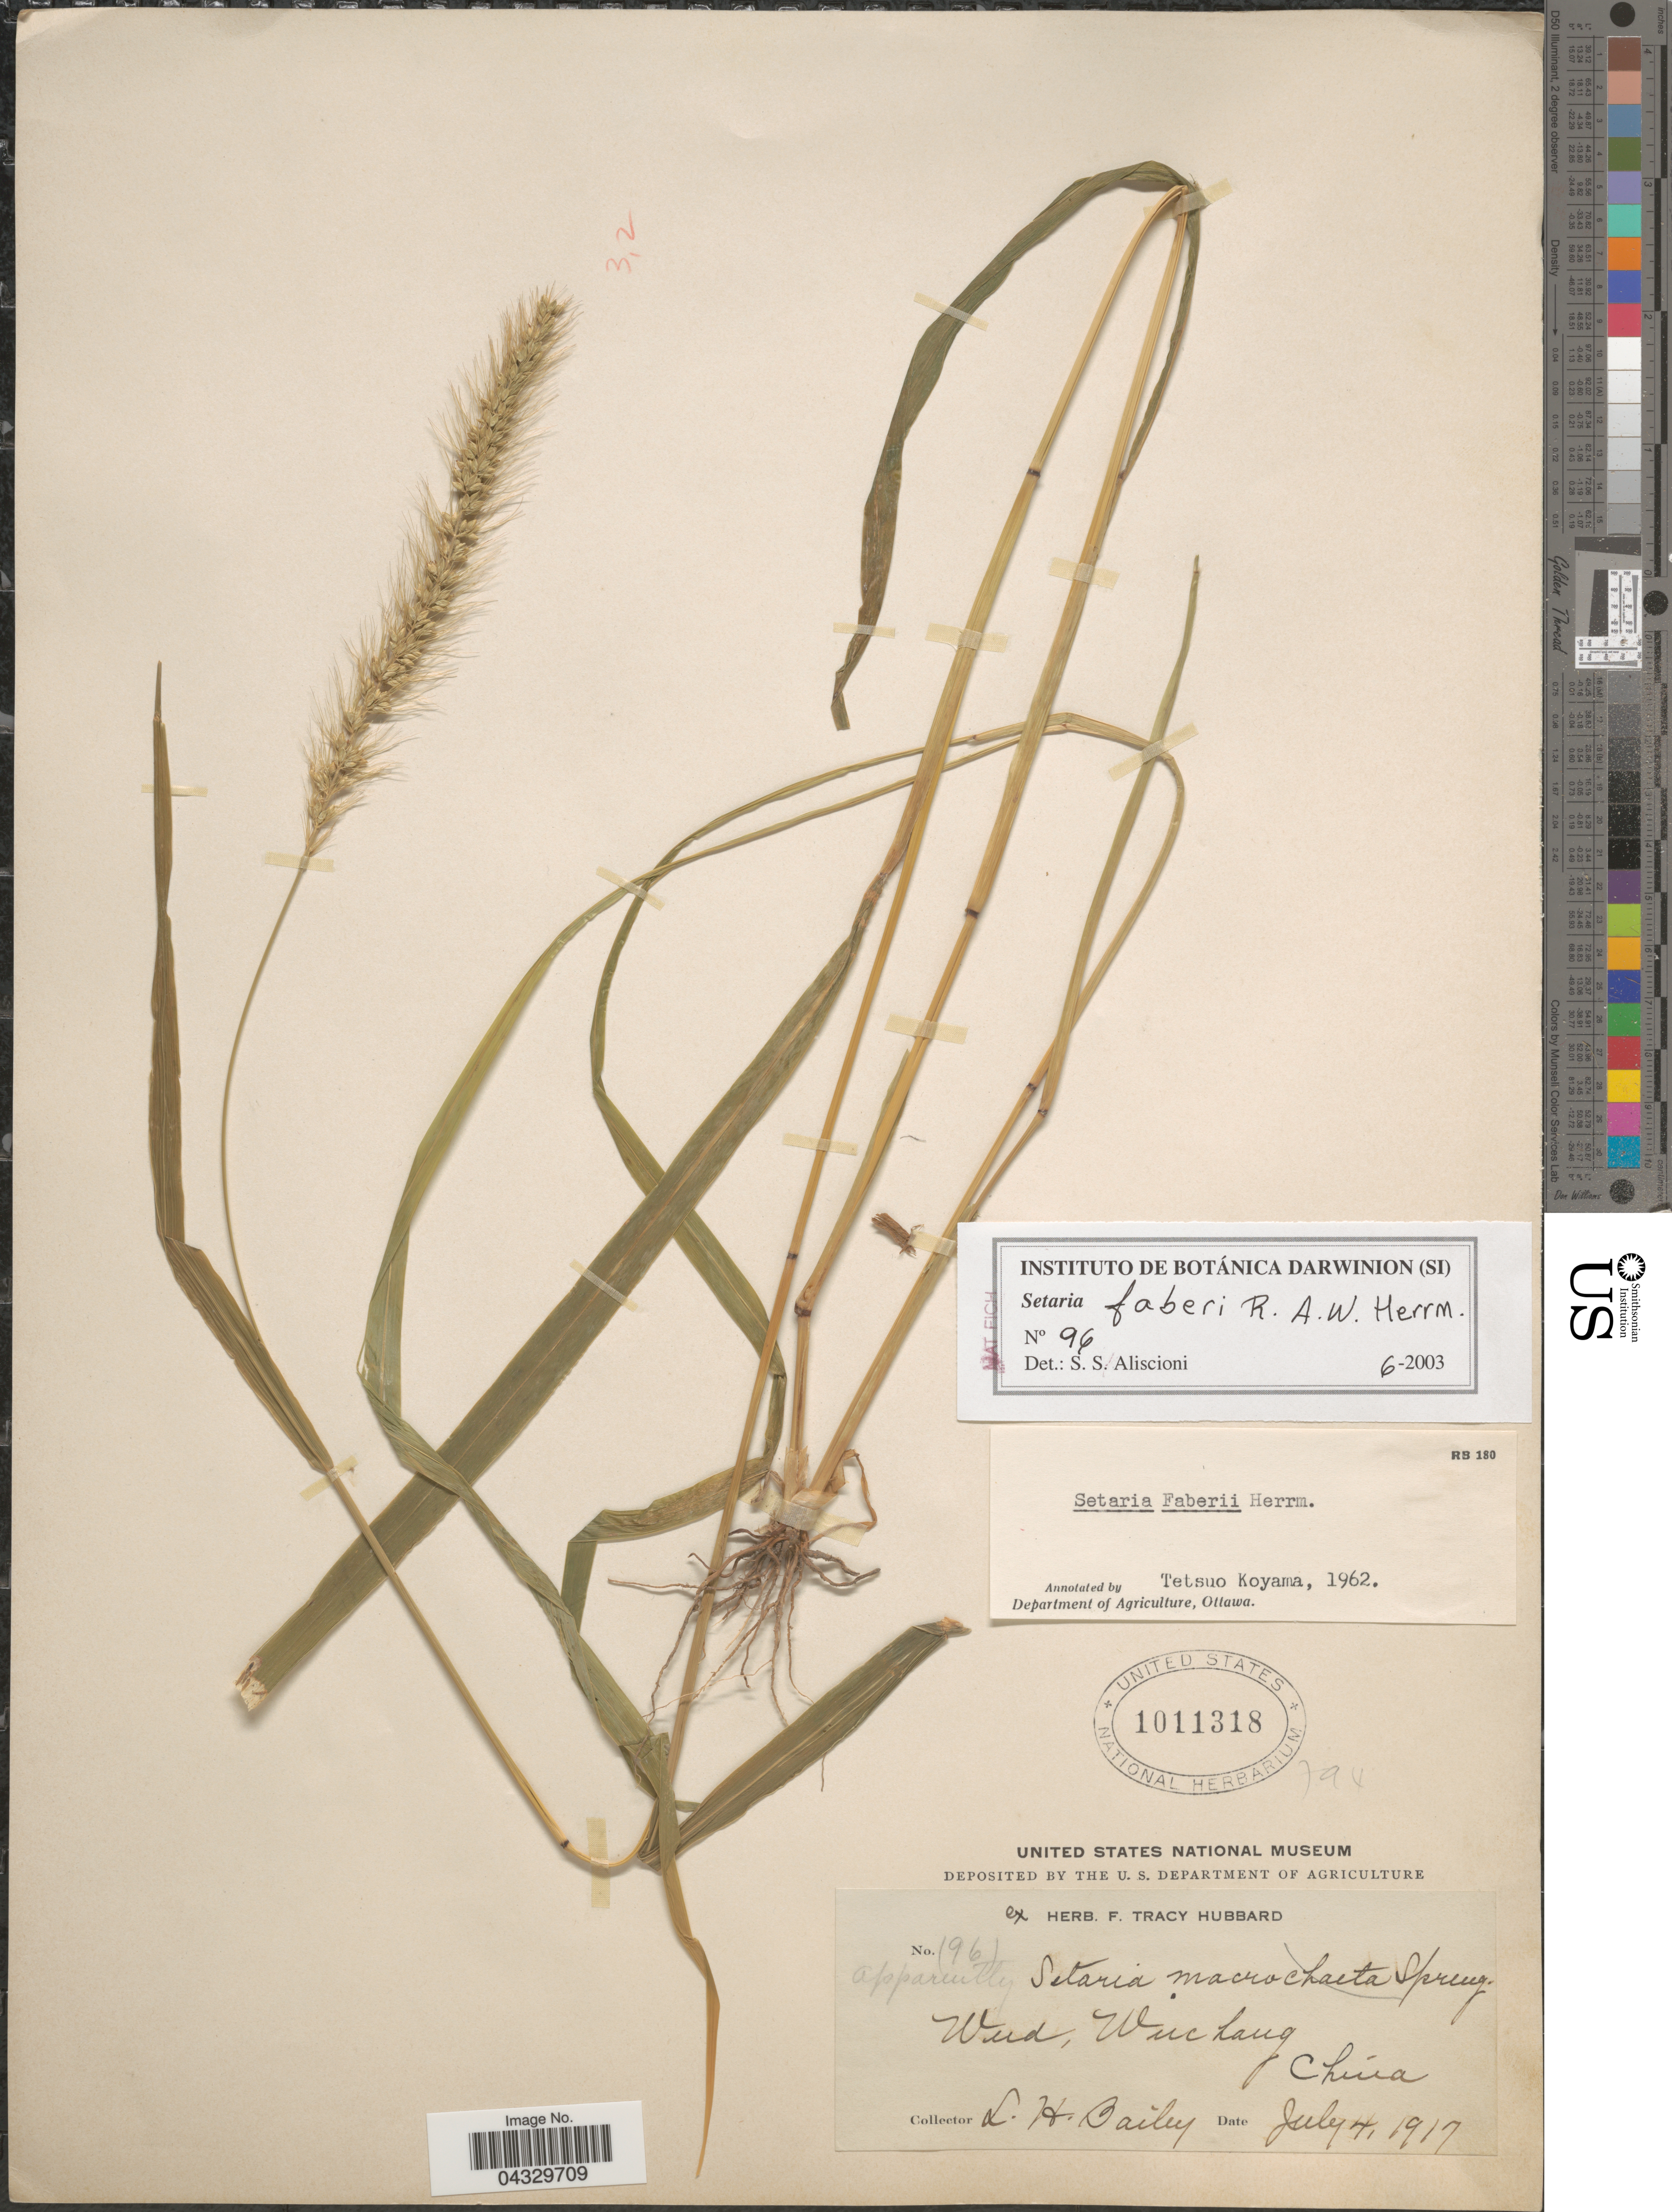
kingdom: Plantae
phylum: Tracheophyta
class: Liliopsida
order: Poales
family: Poaceae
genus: Setaria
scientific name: Setaria faberi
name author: R.A.W. Herrm.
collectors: L. H. Bailey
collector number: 96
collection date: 1917-07-04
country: China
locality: Wud, Wuchang.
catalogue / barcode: US 1011318